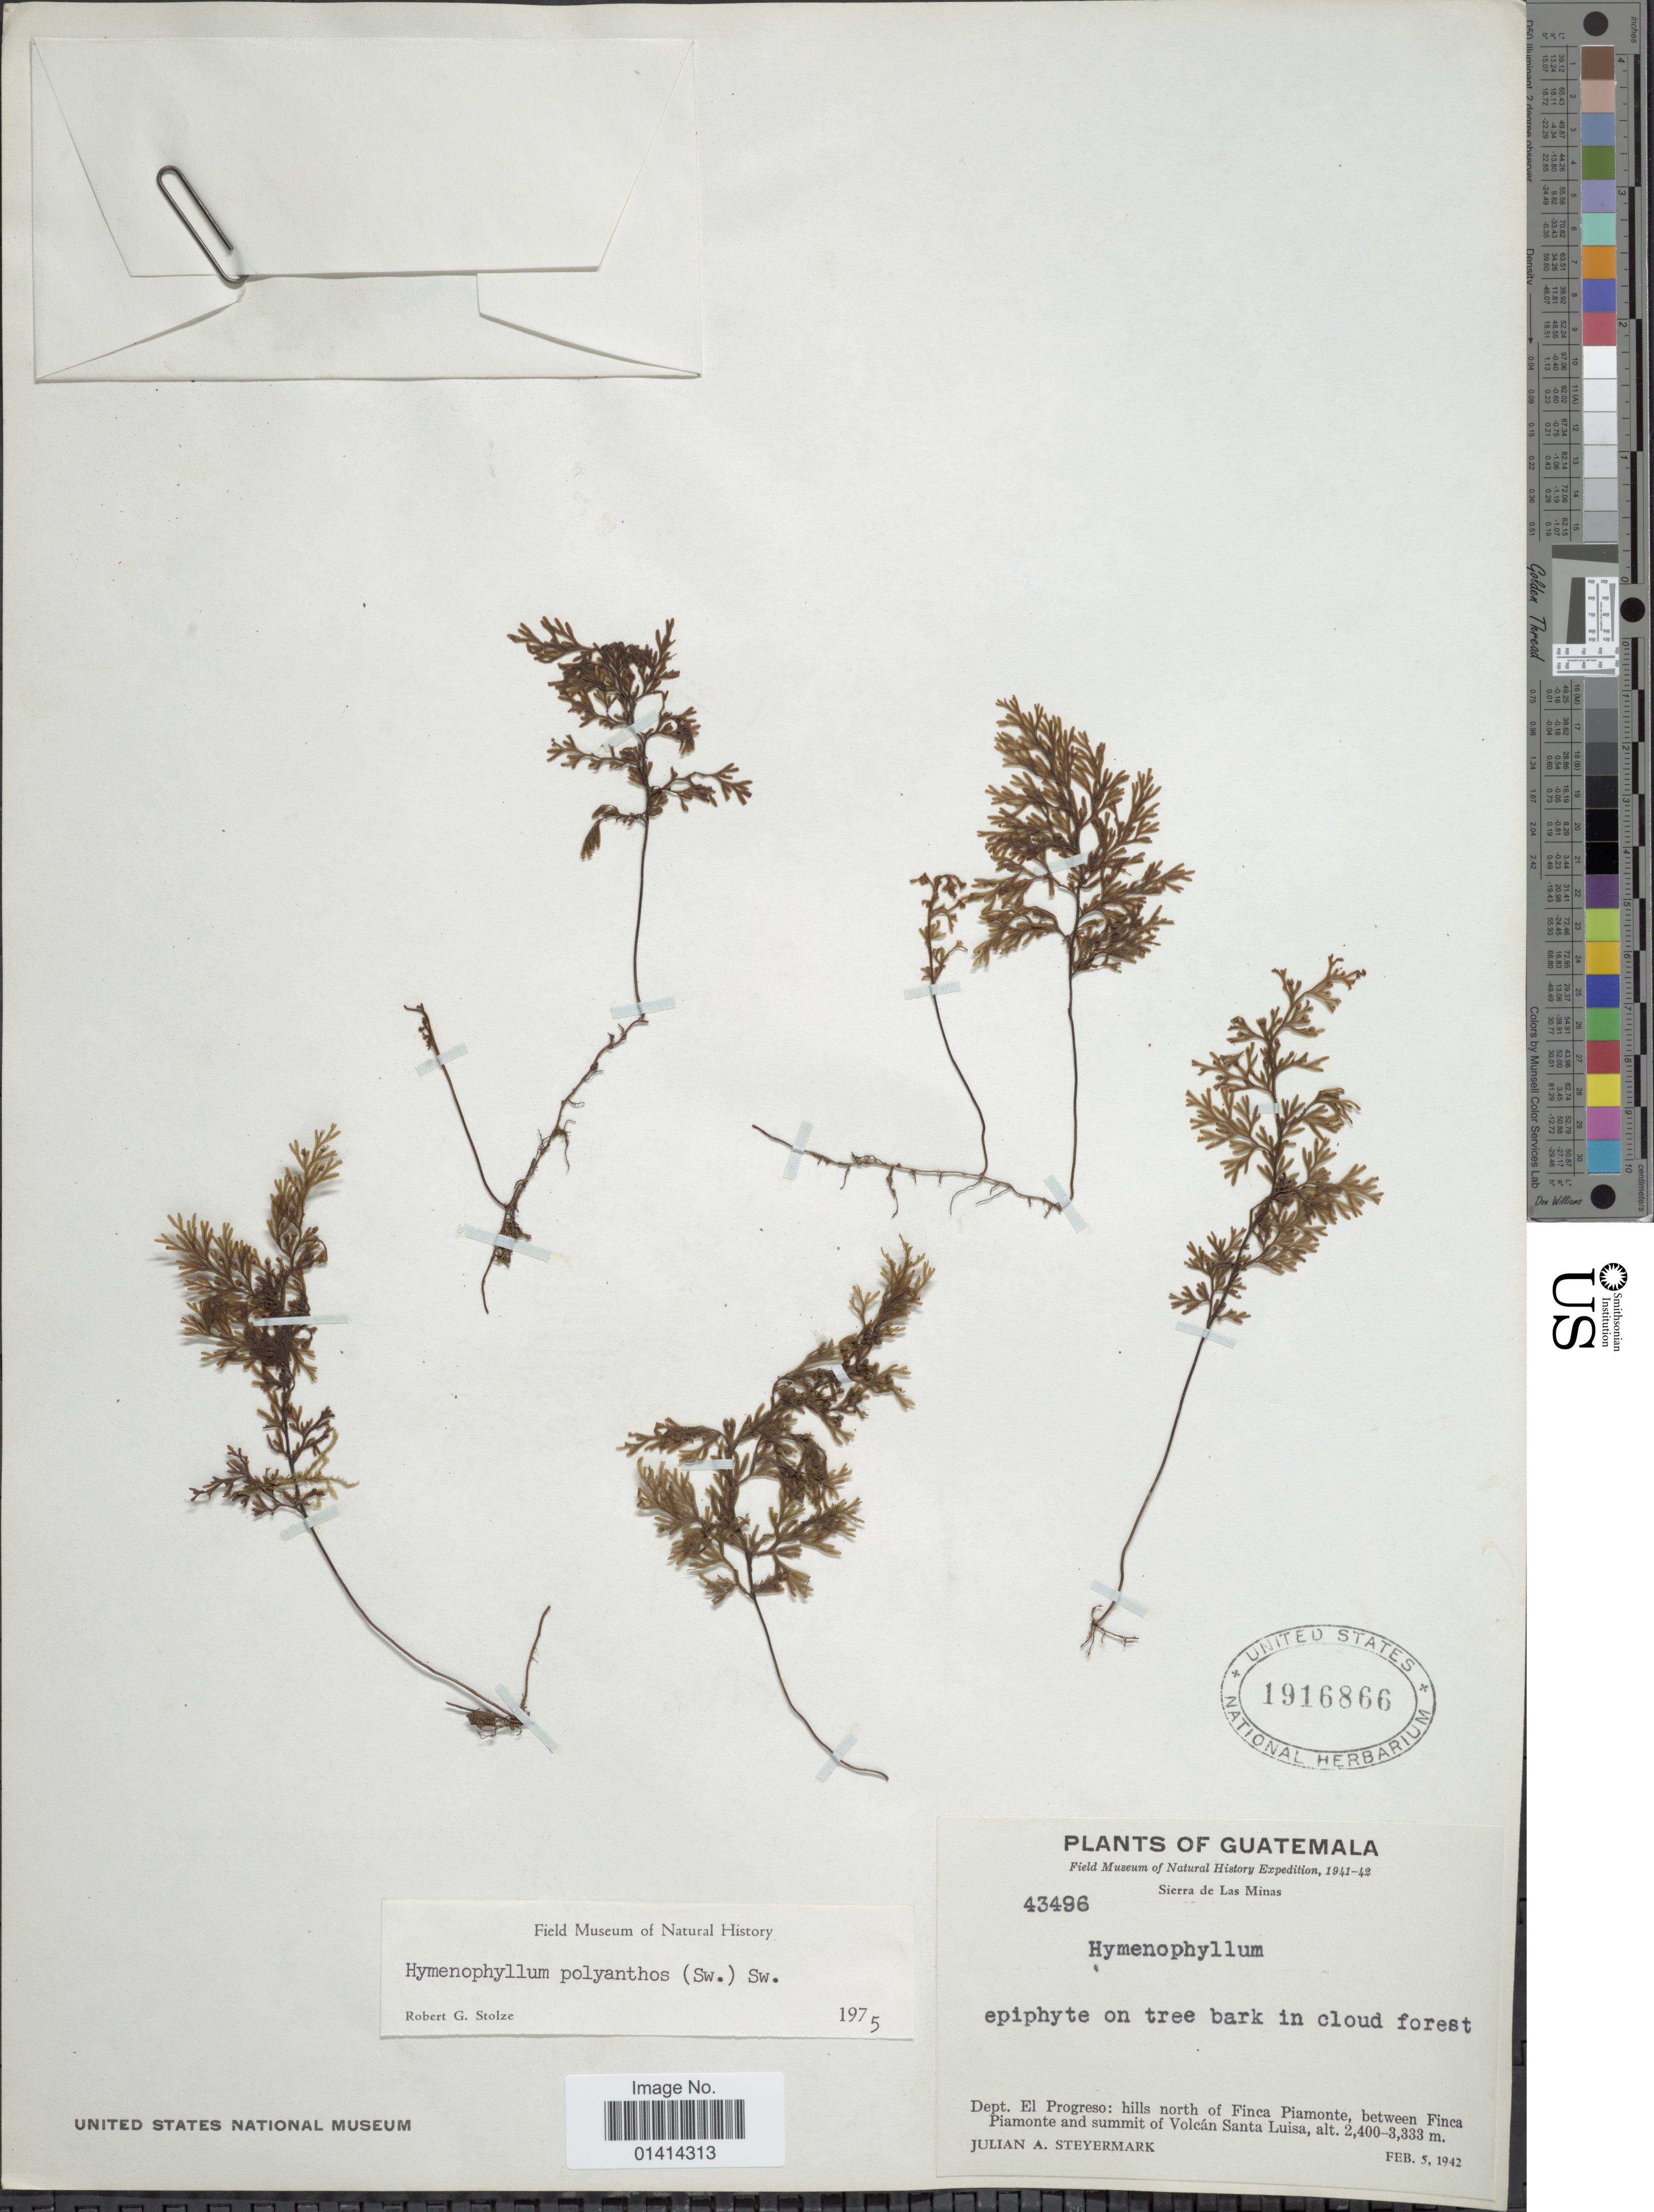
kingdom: Plantae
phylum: Tracheophyta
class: Polypodiopsida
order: Hymenophyllales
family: Hymenophyllaceae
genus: Hymenophyllum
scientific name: Hymenophyllum polyanthos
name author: (Sw.) Sw.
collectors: J. Steyermark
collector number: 43496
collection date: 1942-02-05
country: Guatemala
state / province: El Progreso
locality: Dept. El progreso: hills north of Finca Piamonte, between Finca Piamonte and summit of Volcán Santa Luisa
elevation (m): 2400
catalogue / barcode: US 1916866